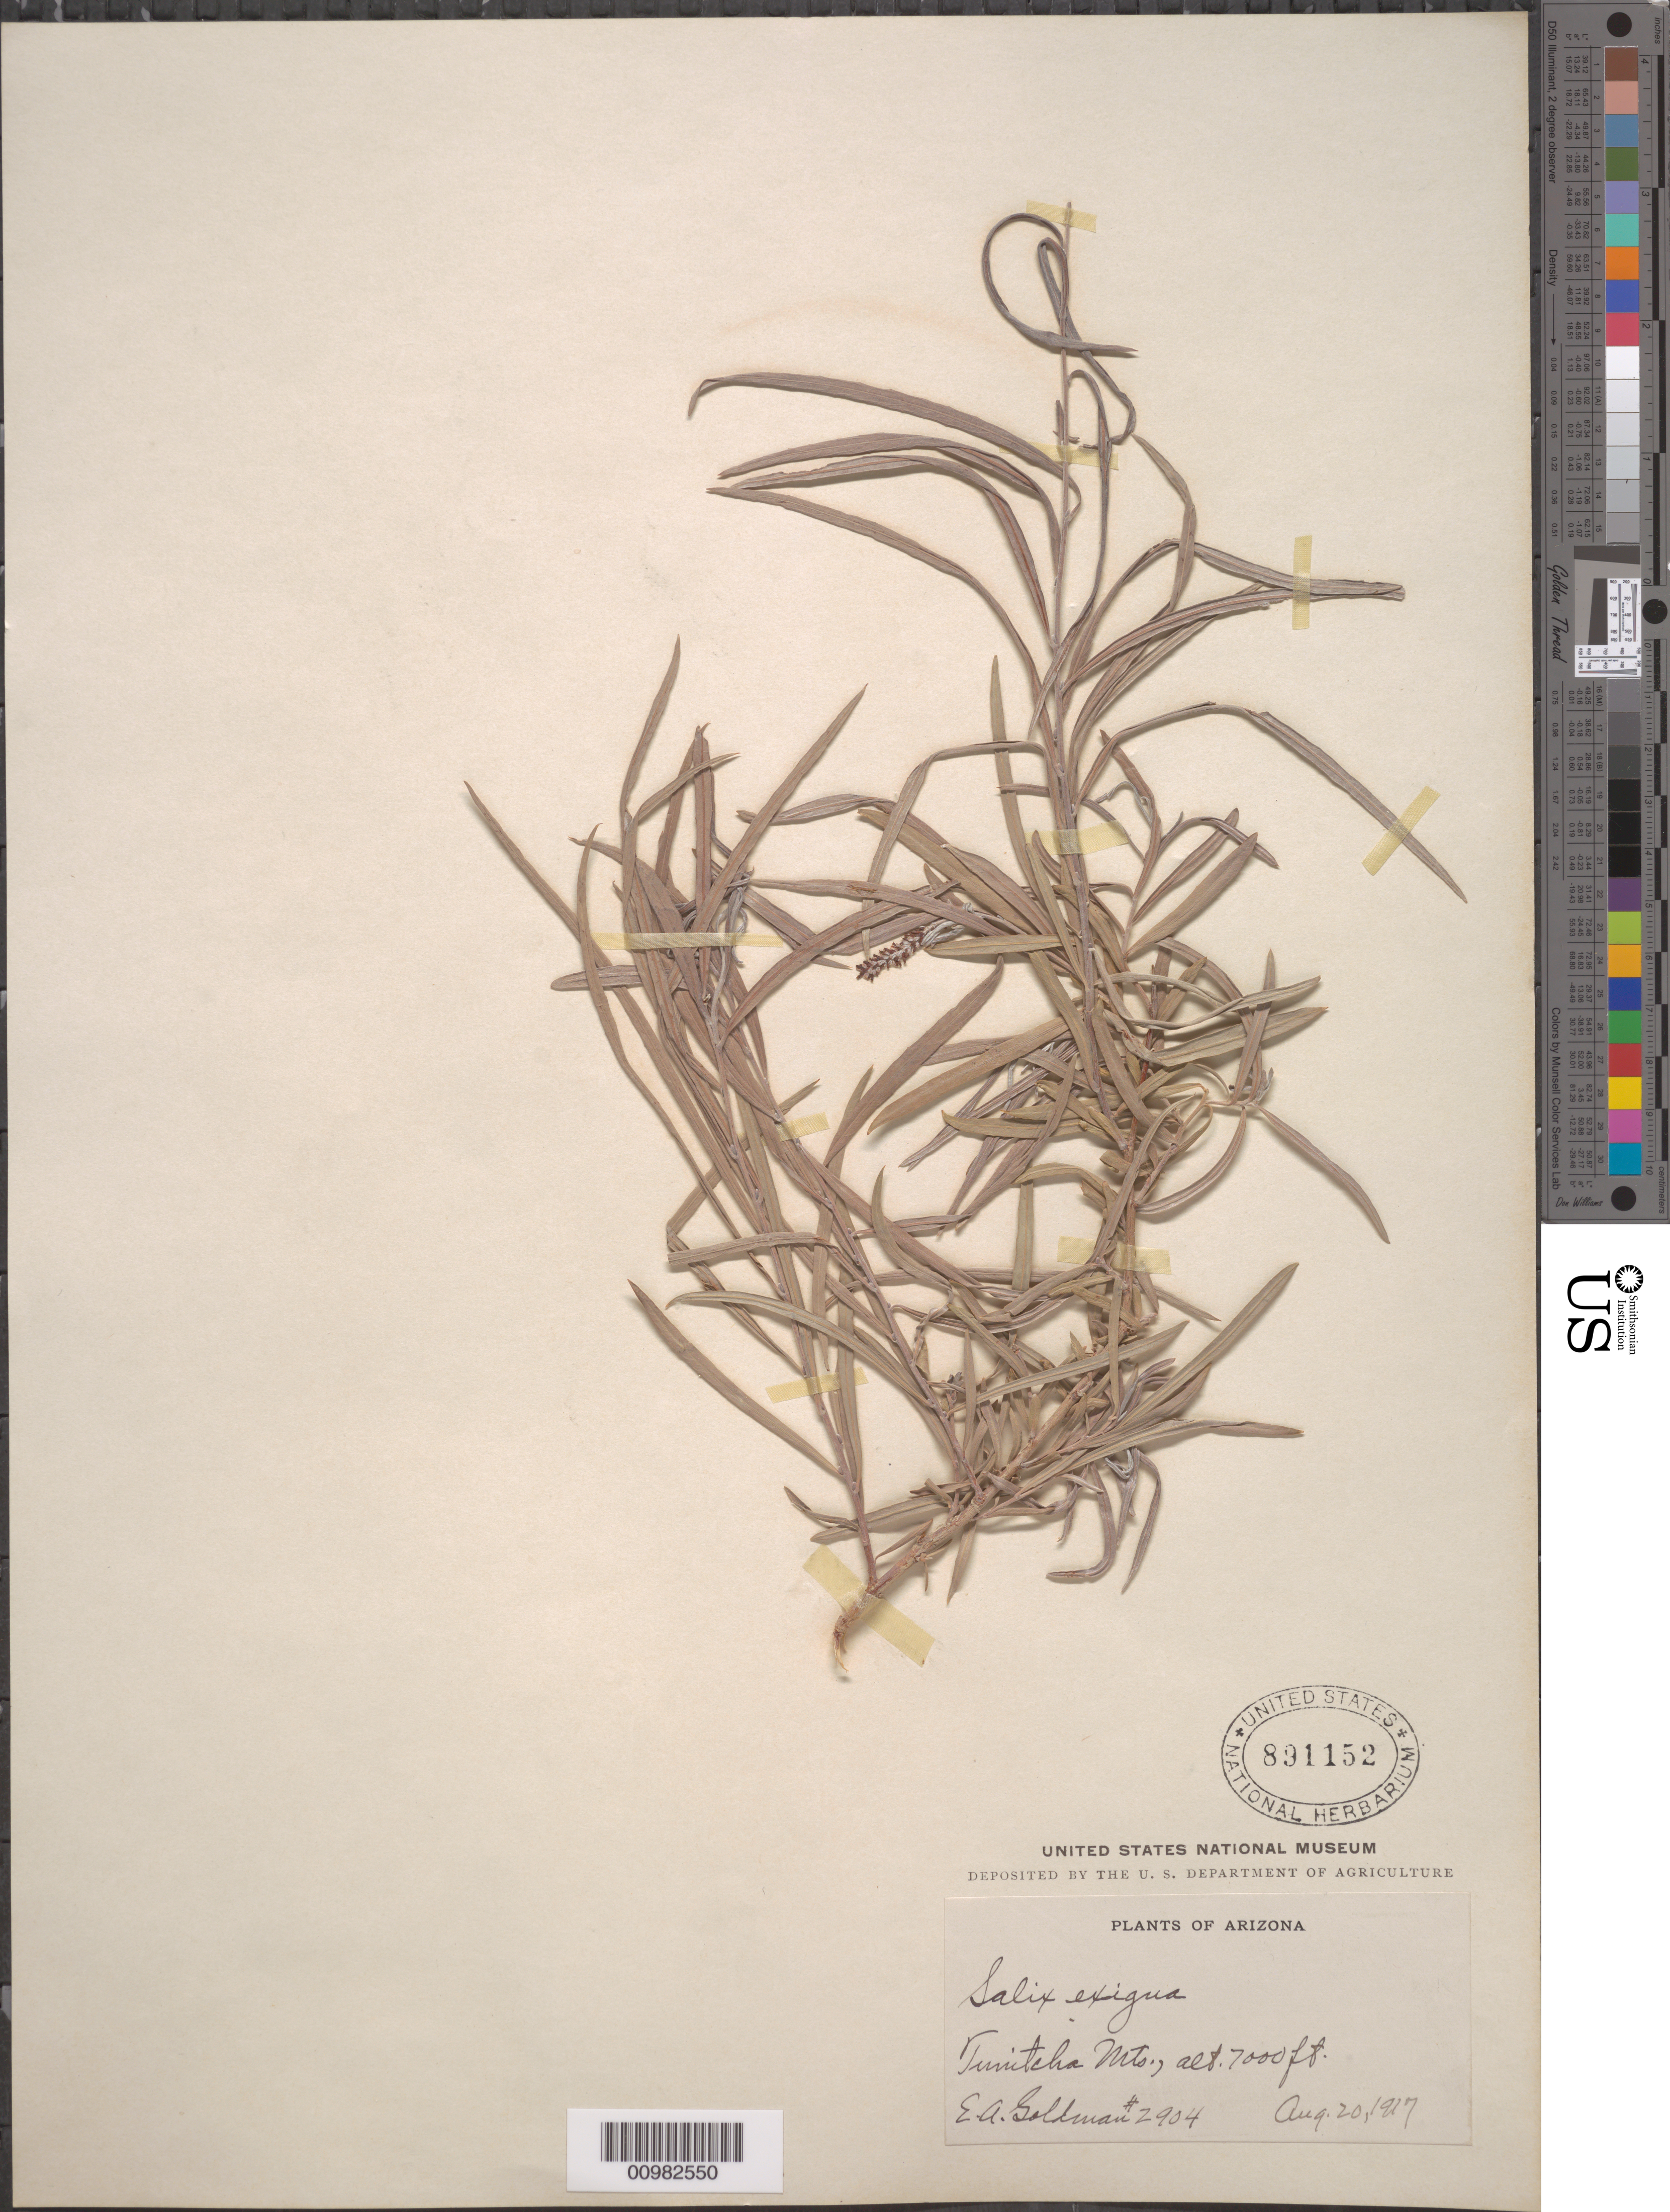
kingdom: Plantae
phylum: Tracheophyta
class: Magnoliopsida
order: Malpighiales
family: Salicaceae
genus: Salix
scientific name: Salix exigua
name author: Nutt.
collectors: E. A. Goldman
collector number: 2904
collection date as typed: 20 Aug 1917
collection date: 1917-08-20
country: United States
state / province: Arizona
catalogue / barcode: US 891152